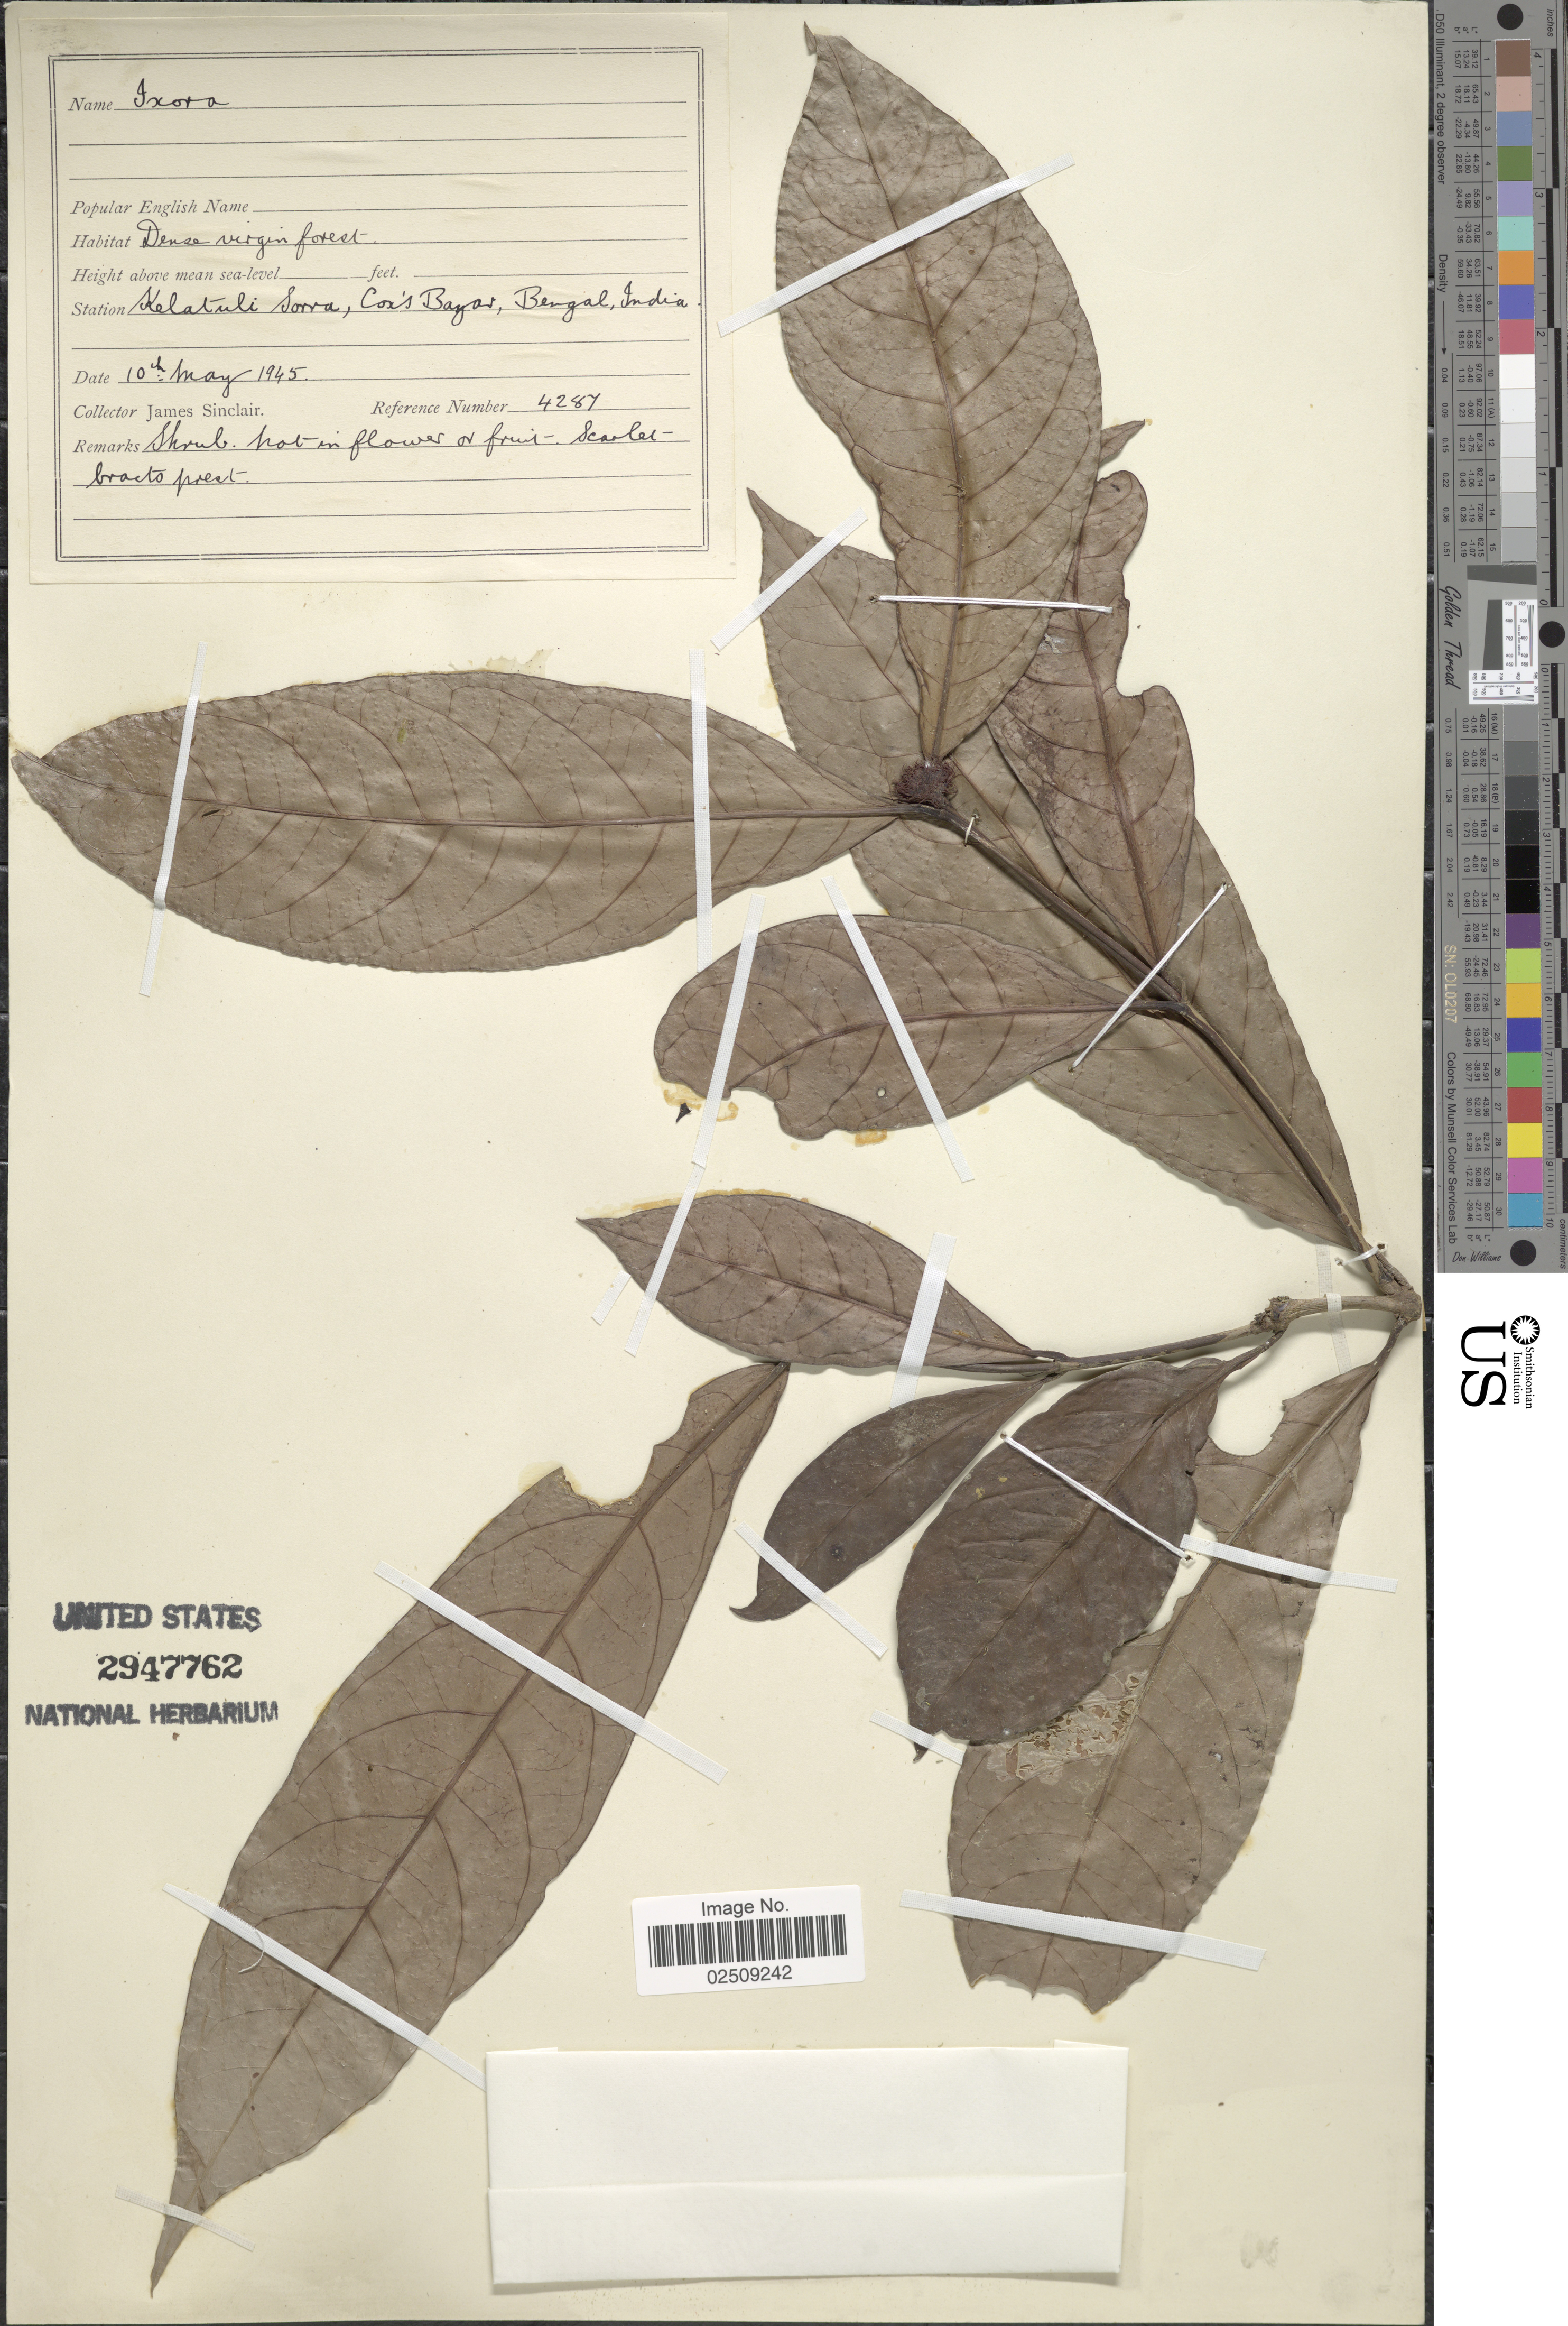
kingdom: Plantae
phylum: Tracheophyta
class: Magnoliopsida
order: Gentianales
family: Rubiaceae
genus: Ixora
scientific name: Ixora sp.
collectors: J. Sinclair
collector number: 4287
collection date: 1945-05-10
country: Bangladesh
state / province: Chittagong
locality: Kelatuli Sorra, Cox's Bayas, Bengal.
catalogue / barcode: US 2947762